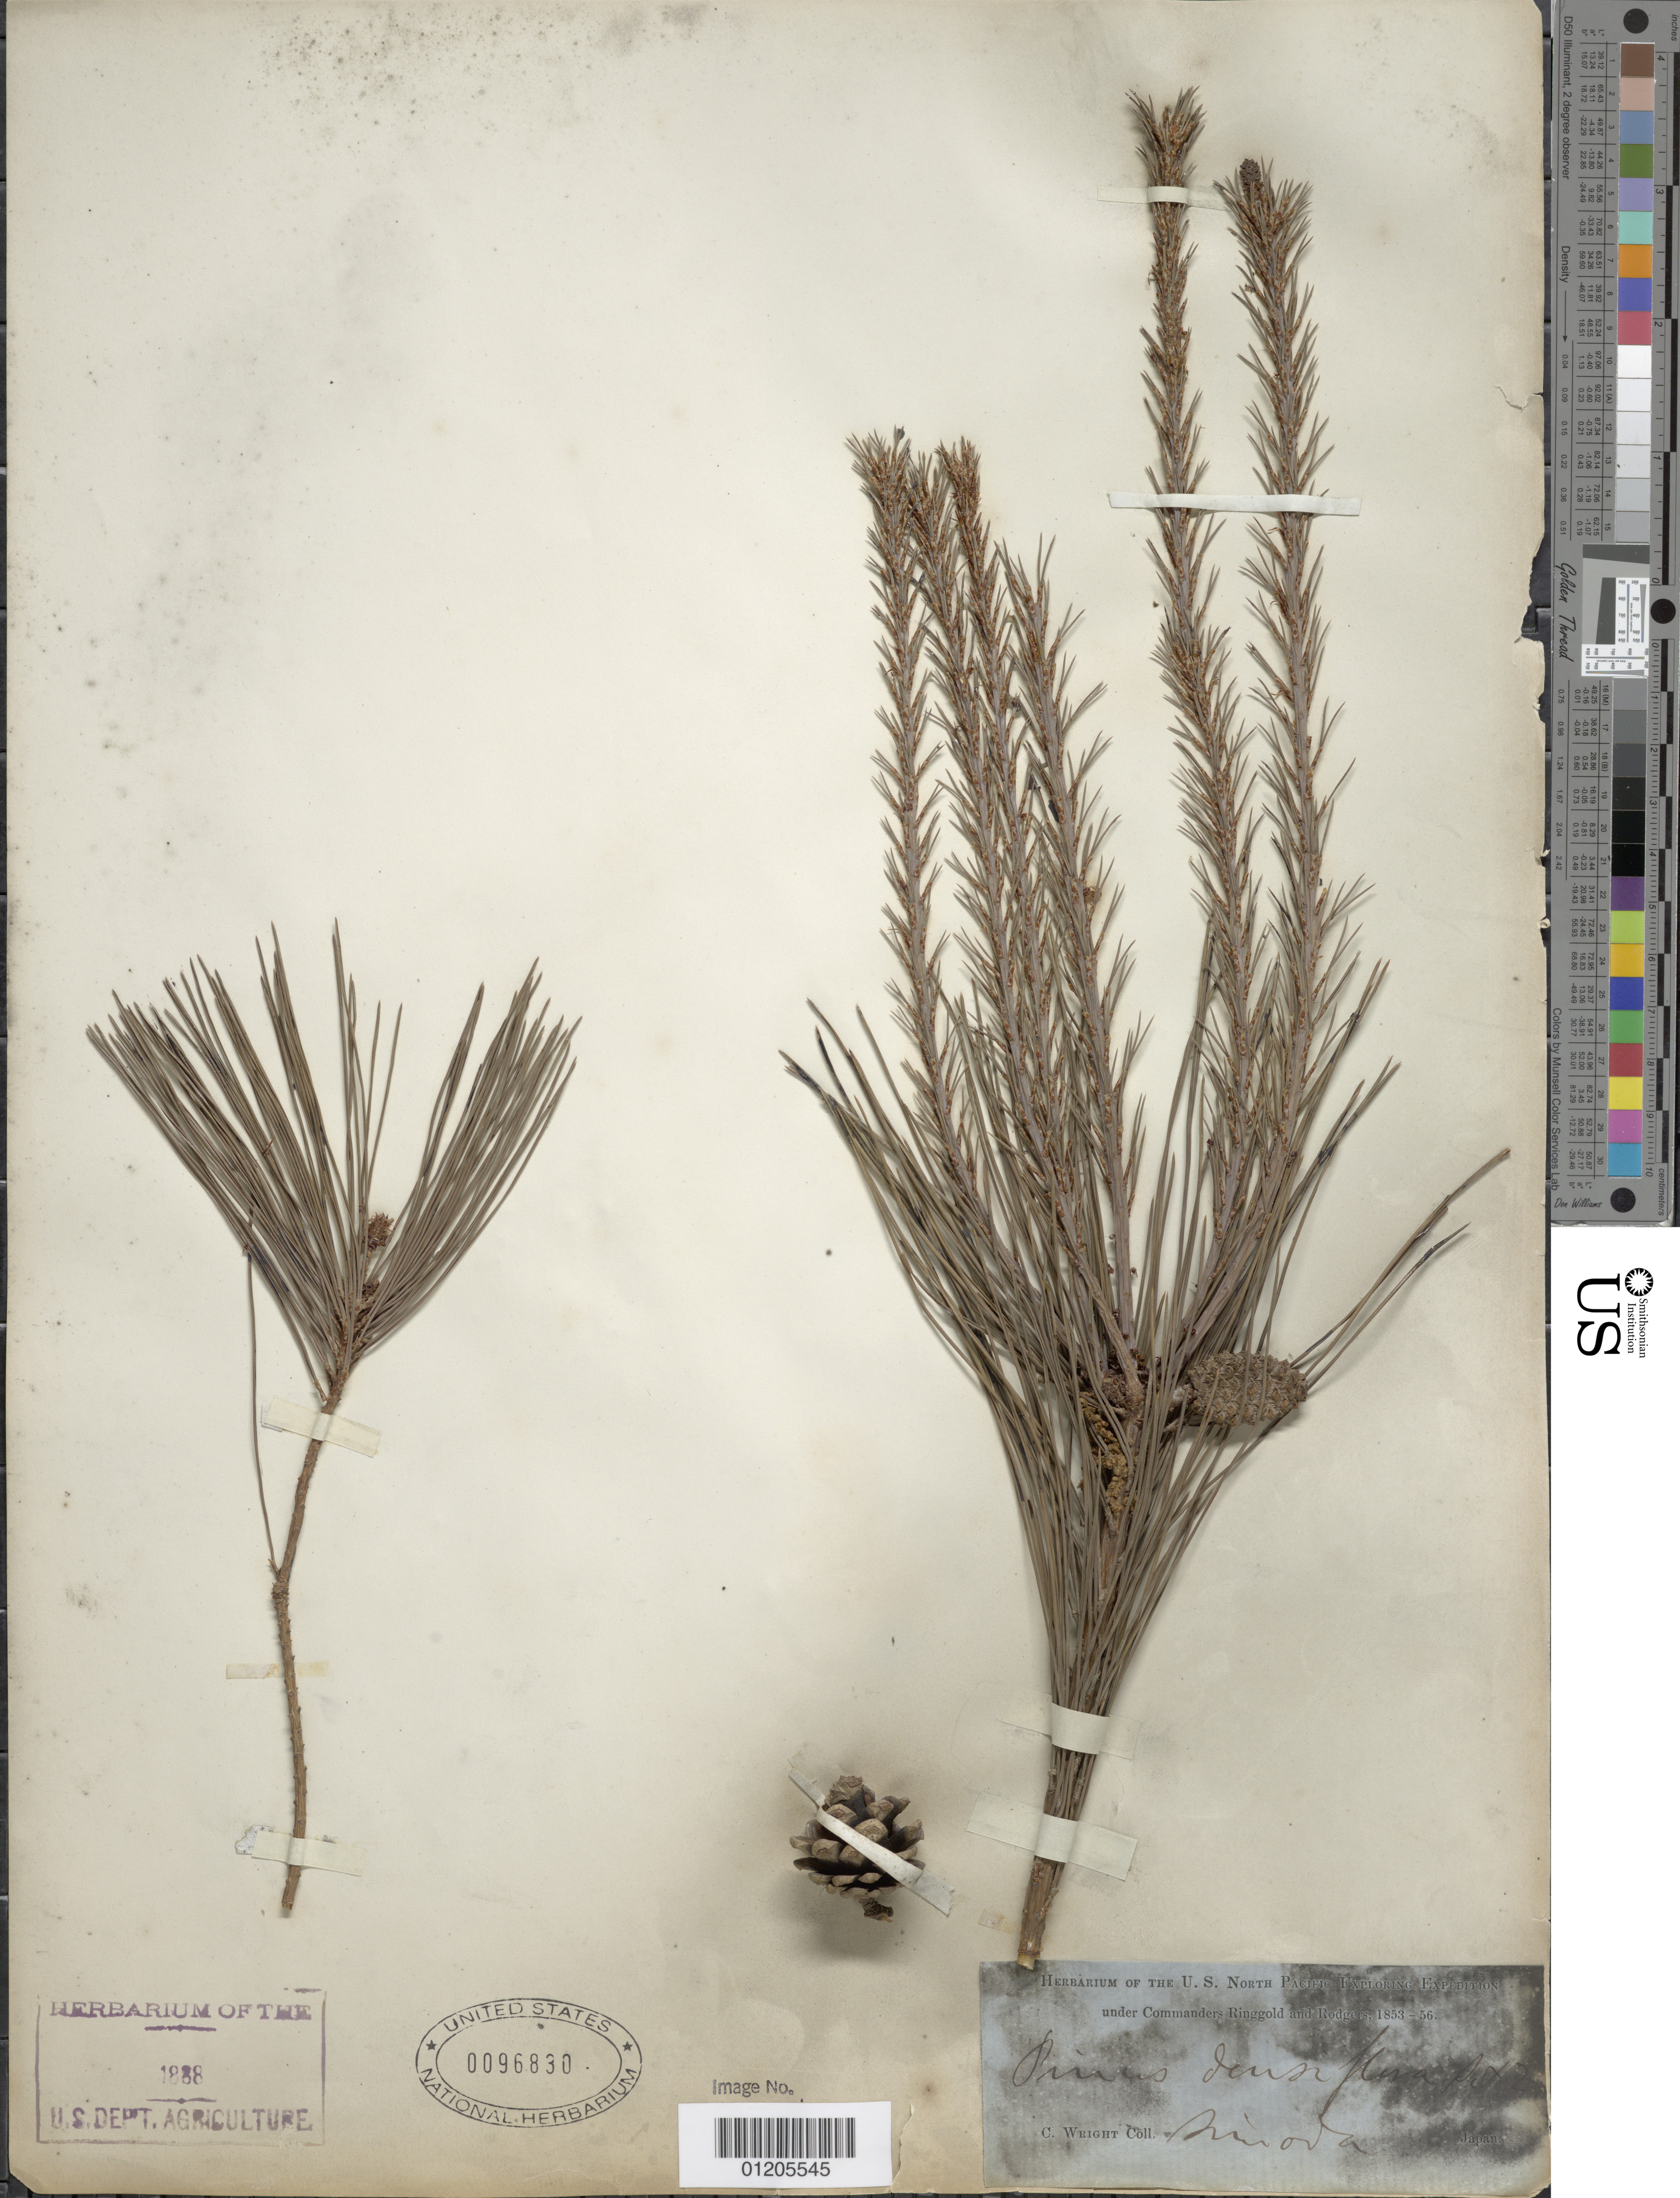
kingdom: Plantae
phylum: Tracheophyta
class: Pinopsida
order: Pinales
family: Pinaceae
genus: Pinus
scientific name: Pinus densiflora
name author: Siebold & Zucc.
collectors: C. Wright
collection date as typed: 1853 to -- -- 1856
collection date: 1853/1856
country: Japan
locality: Simoda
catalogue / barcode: US 96830